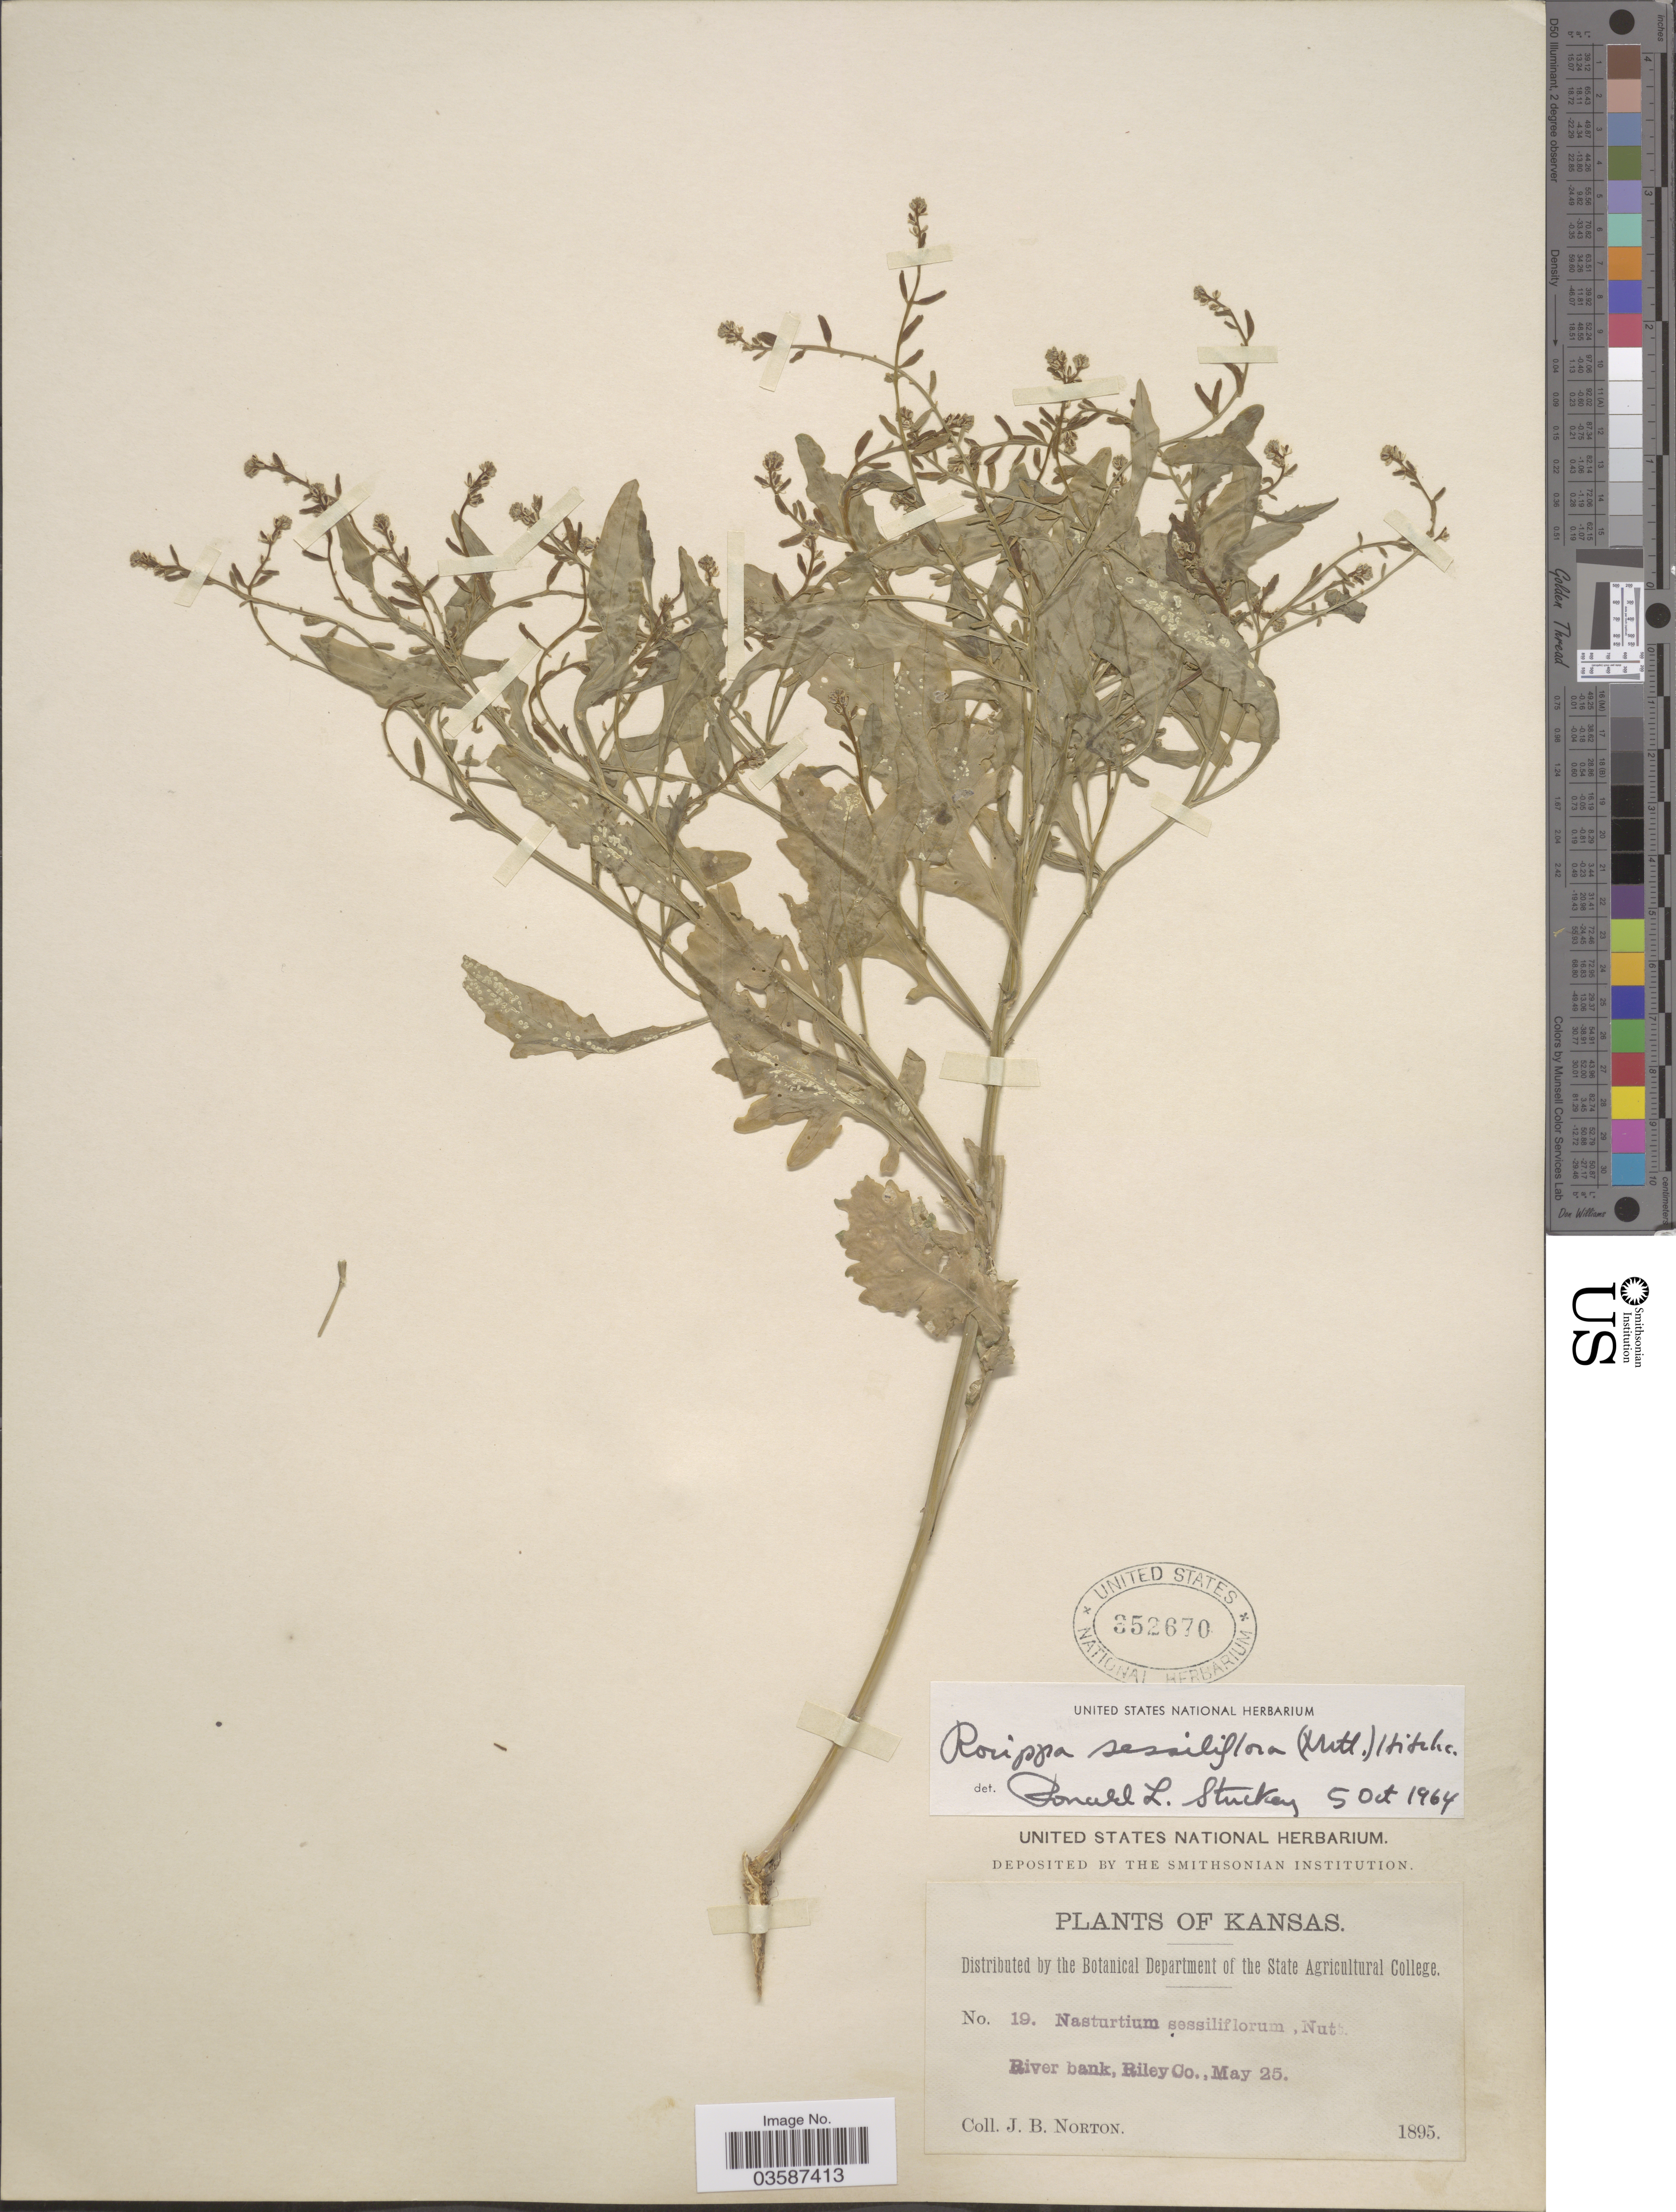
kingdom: Plantae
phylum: Tracheophyta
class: Magnoliopsida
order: Brassicales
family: Brassicaceae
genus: Rorippa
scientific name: Rorippa sessiliflora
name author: (Nutt.) Hitchc.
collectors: J. B. Norton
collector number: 19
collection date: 1895-05-25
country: United States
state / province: Kansas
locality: River bank, Riley Co.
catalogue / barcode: US 352670